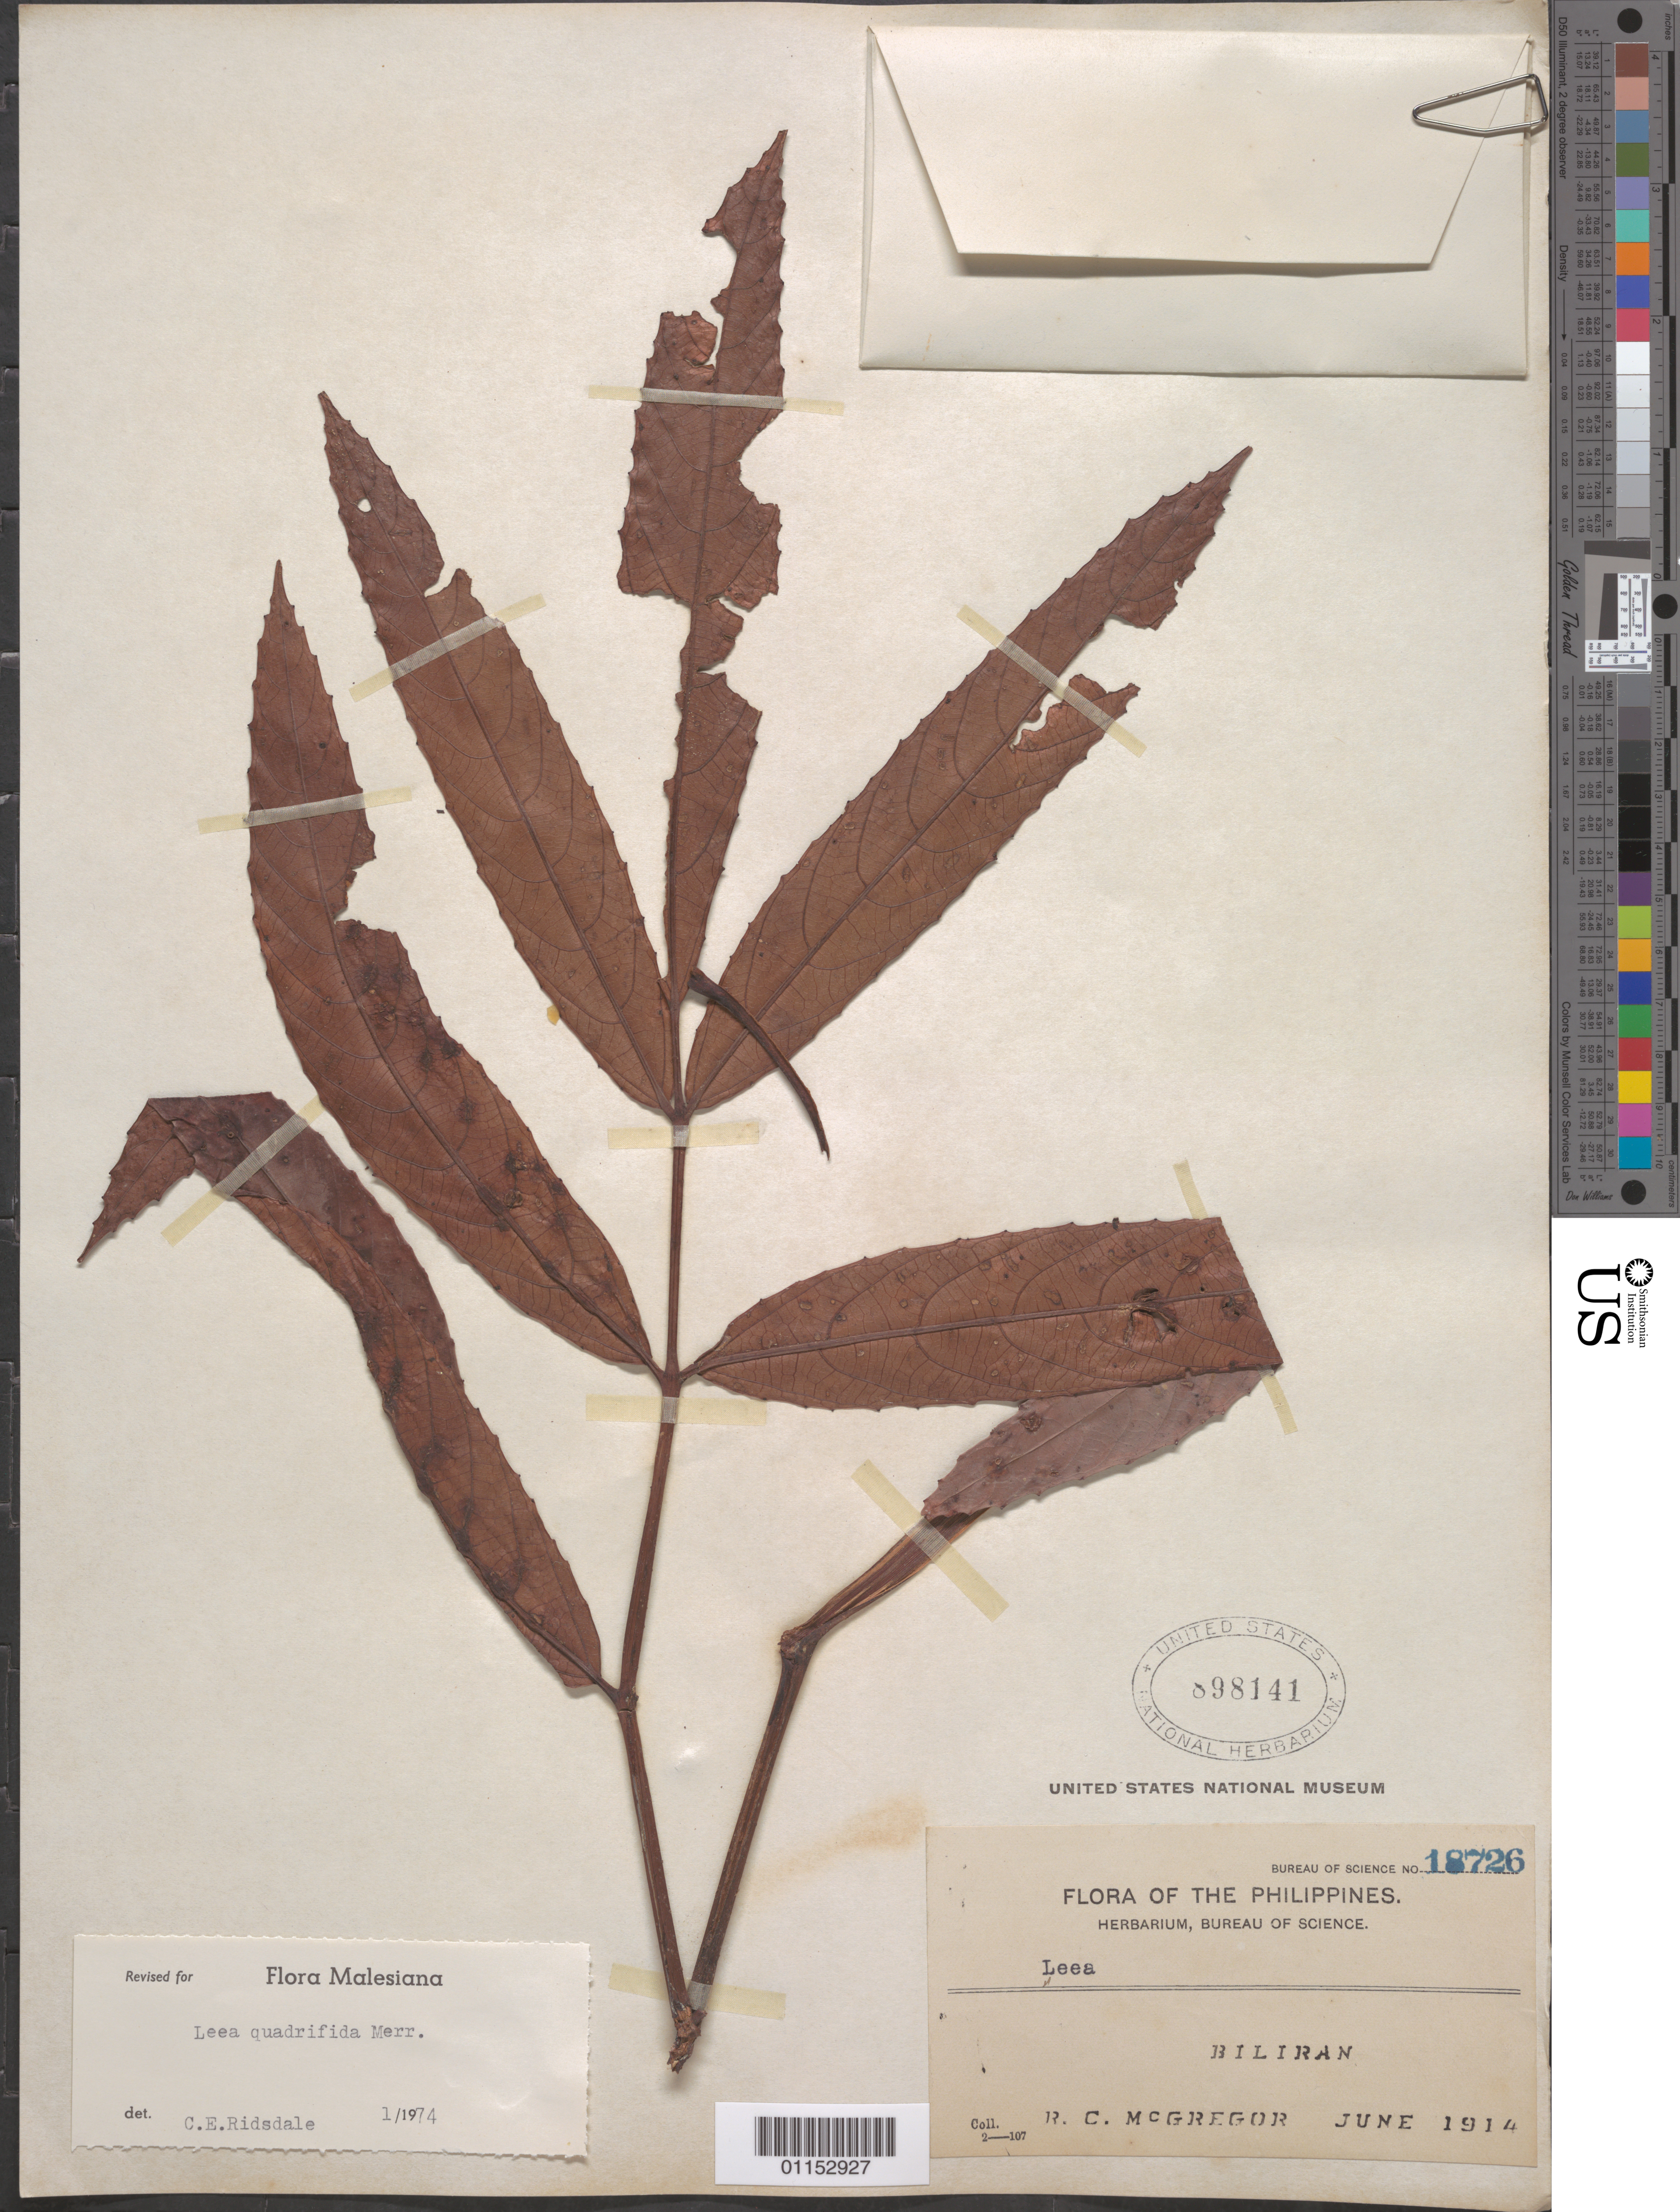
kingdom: Plantae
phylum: Tracheophyta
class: Magnoliopsida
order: Vitales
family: Vitaceae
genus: Leea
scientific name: Leea quadrifida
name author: Merr.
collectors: R. C. McGregor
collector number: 18726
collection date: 1914-06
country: Philippines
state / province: Eastern Visayas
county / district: Leyte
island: Biliran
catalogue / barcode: US 898141